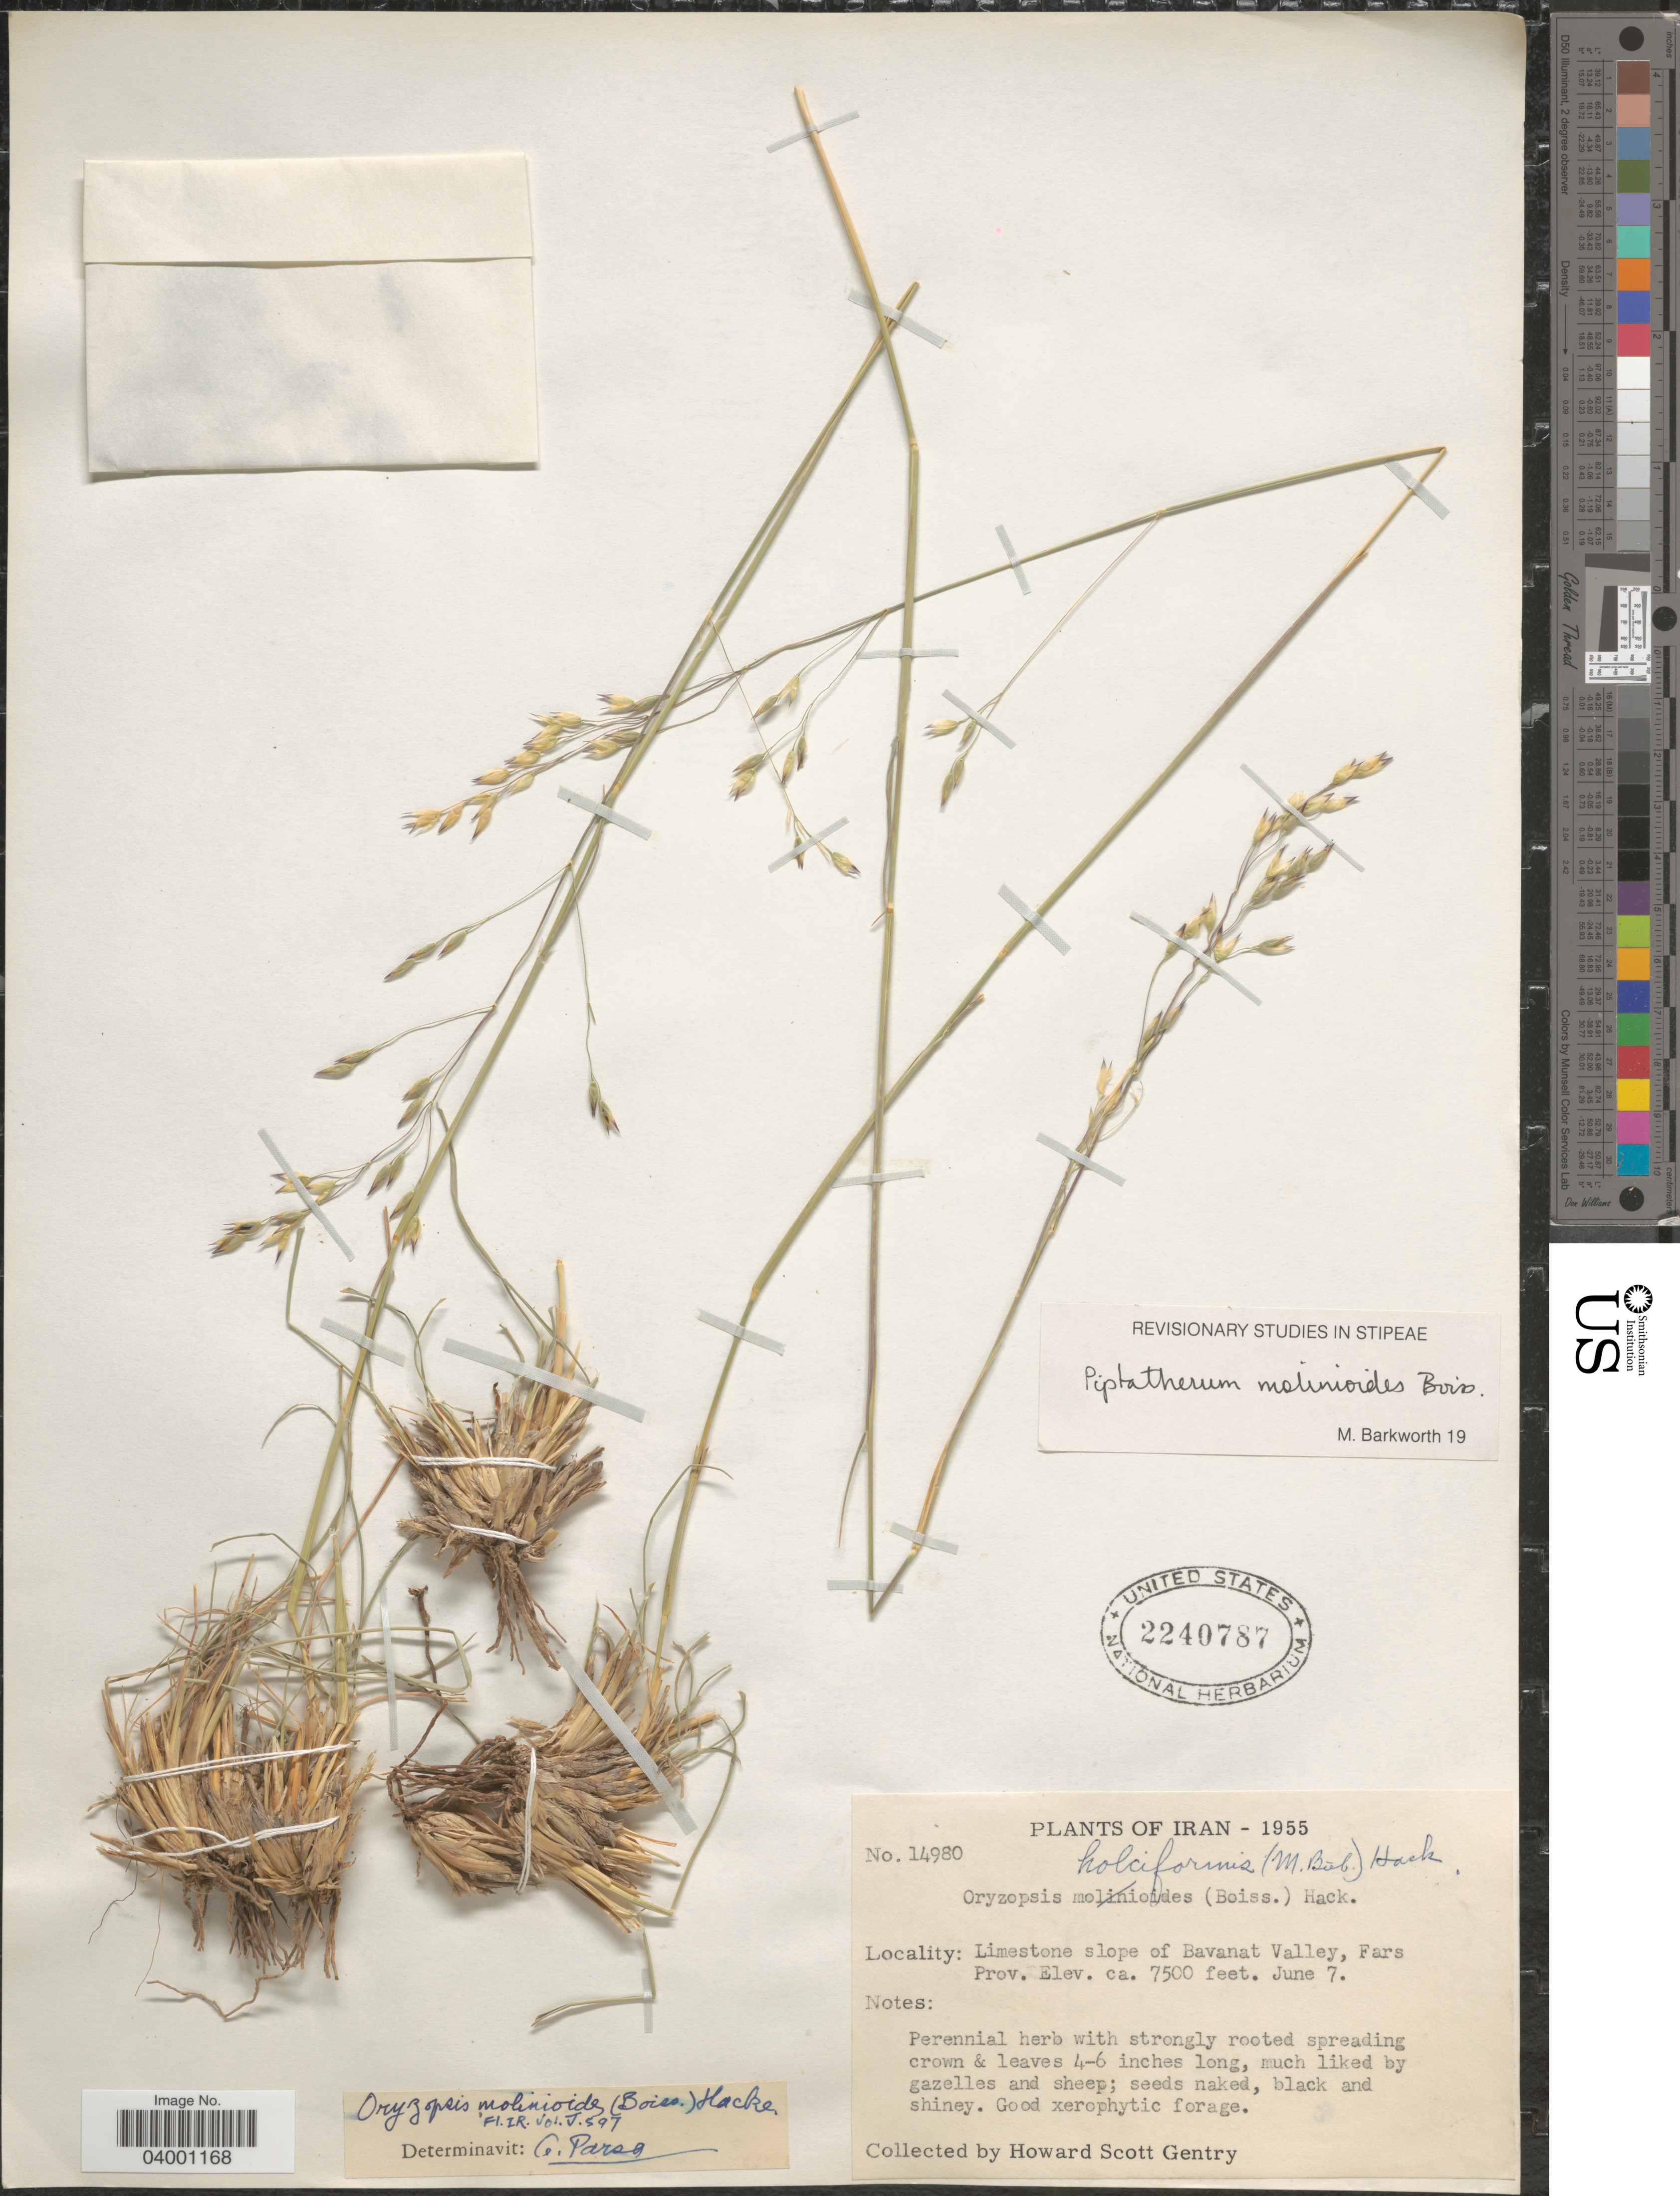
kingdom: Plantae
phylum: Tracheophyta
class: Liliopsida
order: Poales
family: Poaceae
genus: Piptatherum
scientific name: Piptatherum holciforme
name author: (M. Bieb.) Roem. & Schult.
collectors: H. S. Gentry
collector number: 14980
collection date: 1955-06-07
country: Iran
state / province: Fars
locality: Limestone slope of Bavanat Valley.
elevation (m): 2286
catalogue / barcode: US 2240787